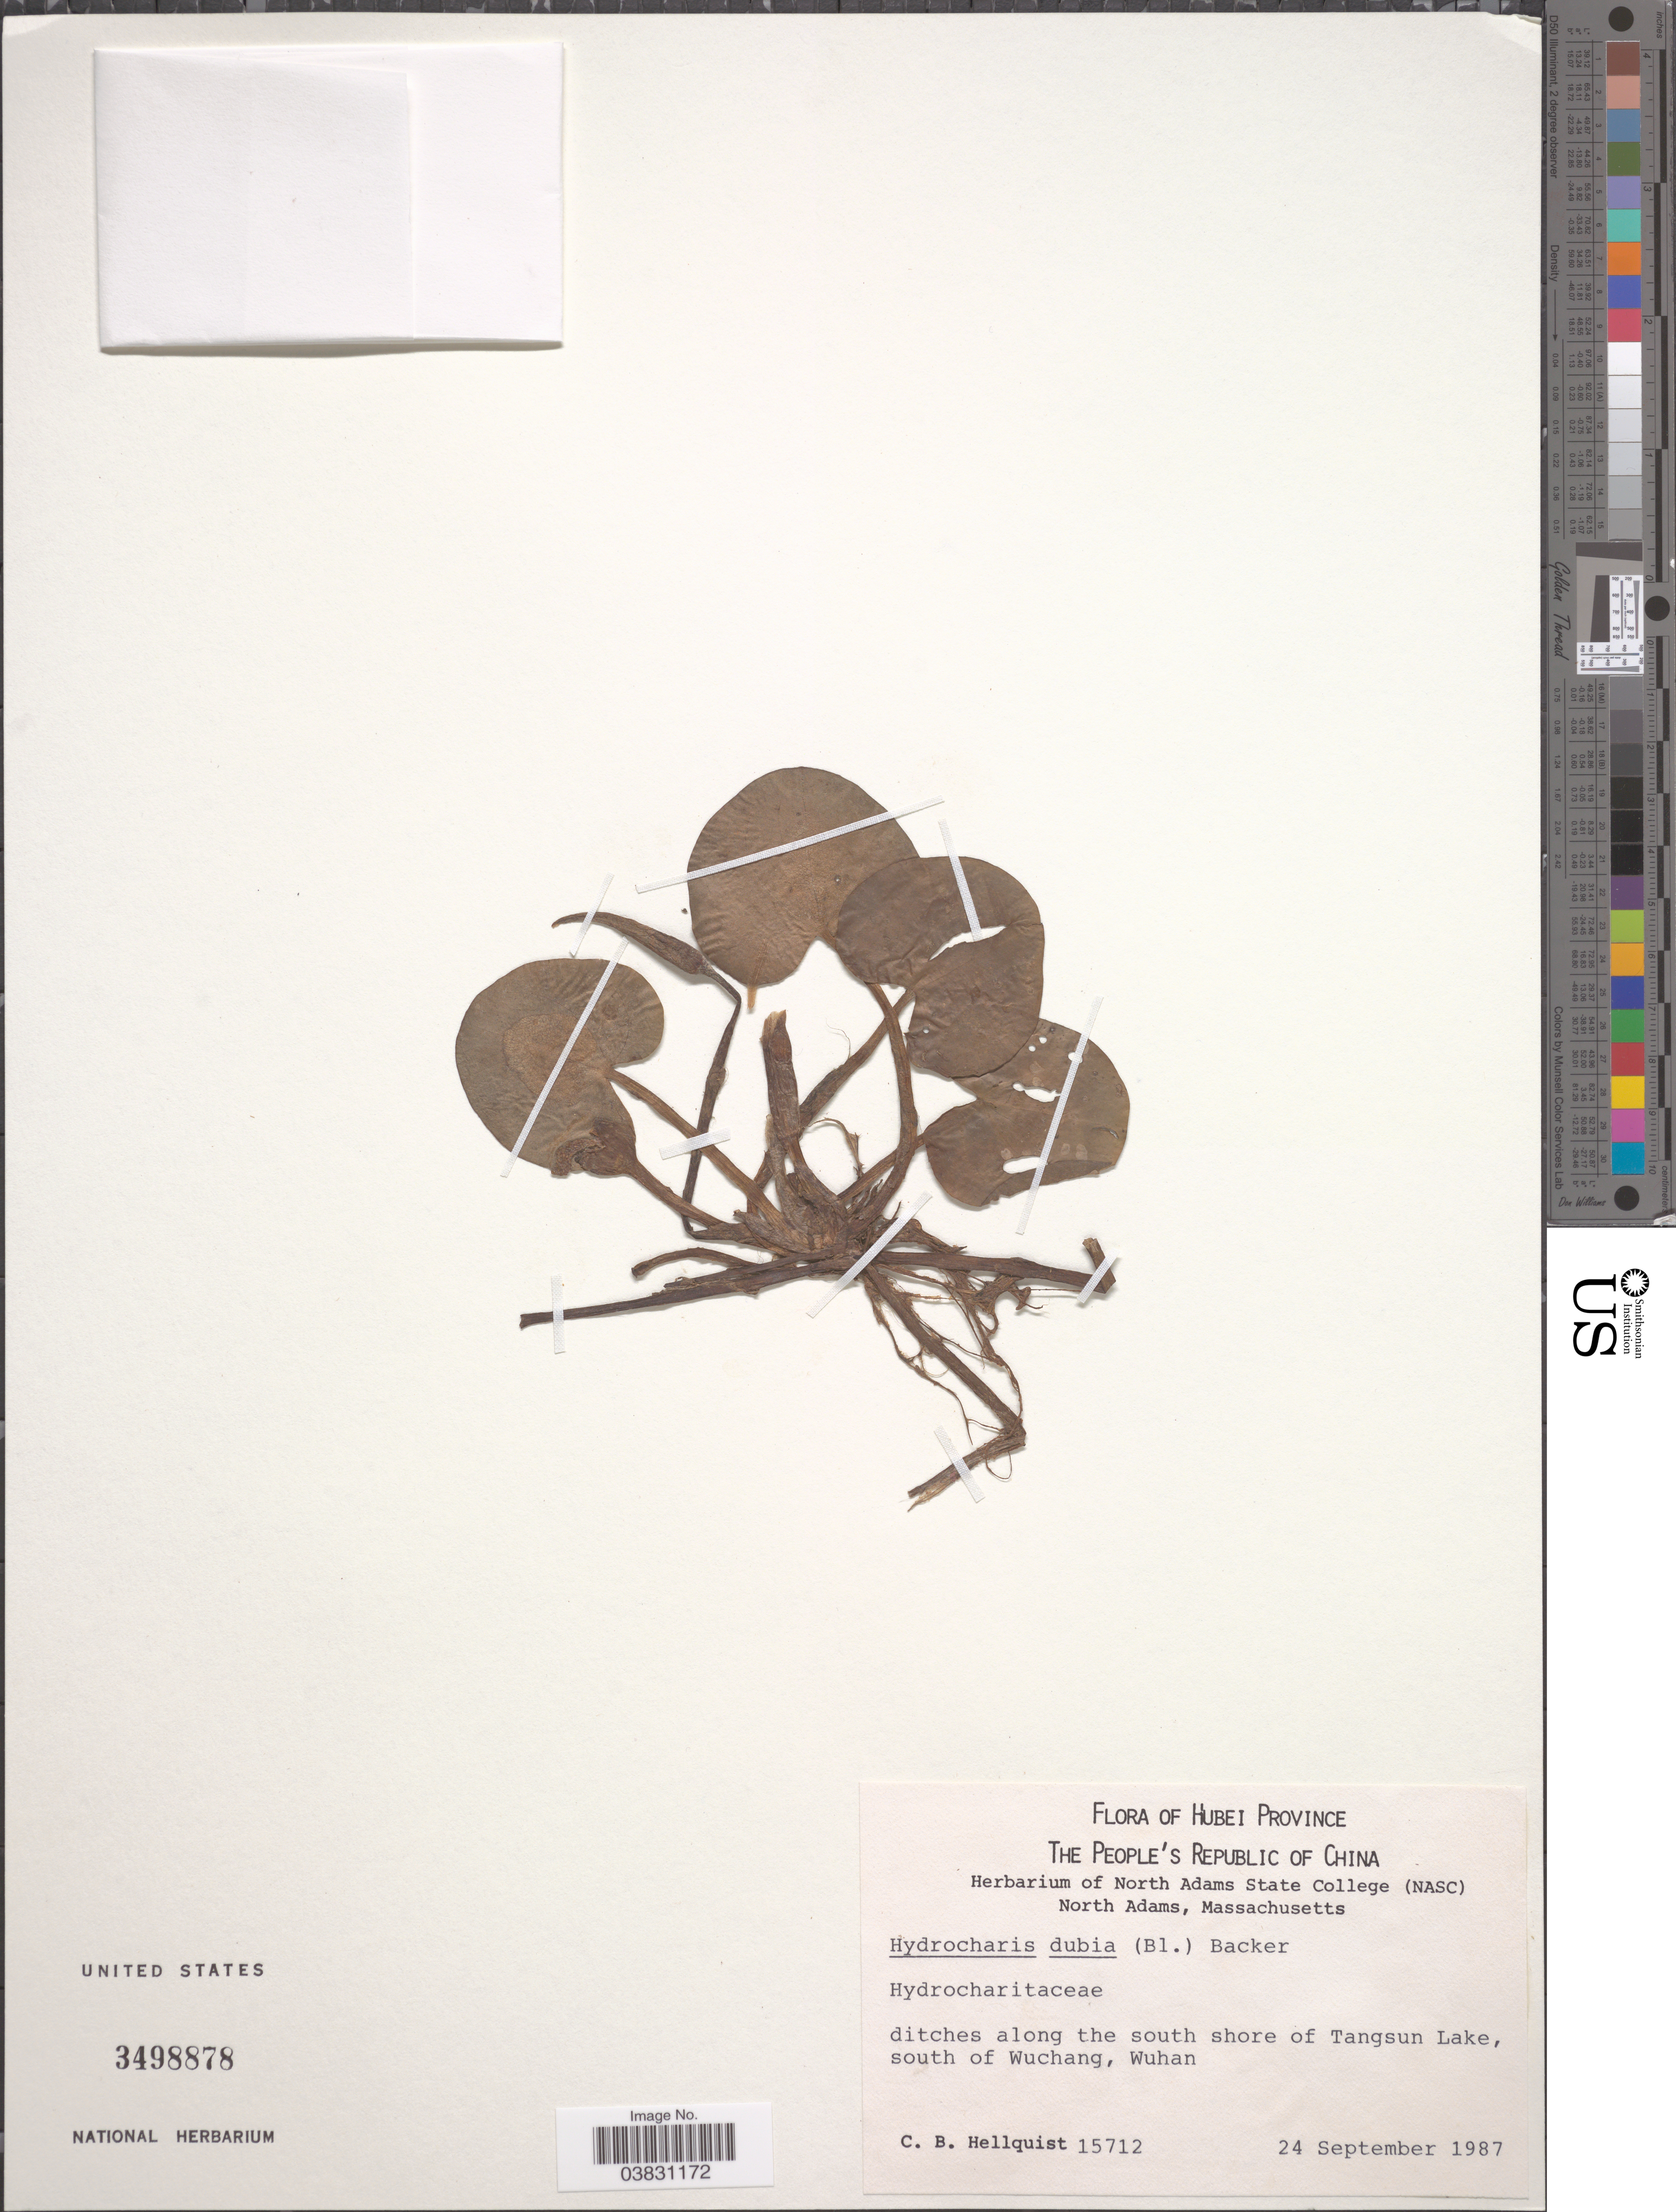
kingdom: Plantae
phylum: Tracheophyta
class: Liliopsida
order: Alismatales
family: Hydrocharitaceae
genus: Hydrocharis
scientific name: Hydrocharis dubia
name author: (Blume) Backer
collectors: C. Hellquist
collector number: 15712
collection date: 1987-09-24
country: China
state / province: Hubei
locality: Ditches along the south shore of Tangsun Lake, south of Wuchang, Wuhan.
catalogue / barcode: US 3498878